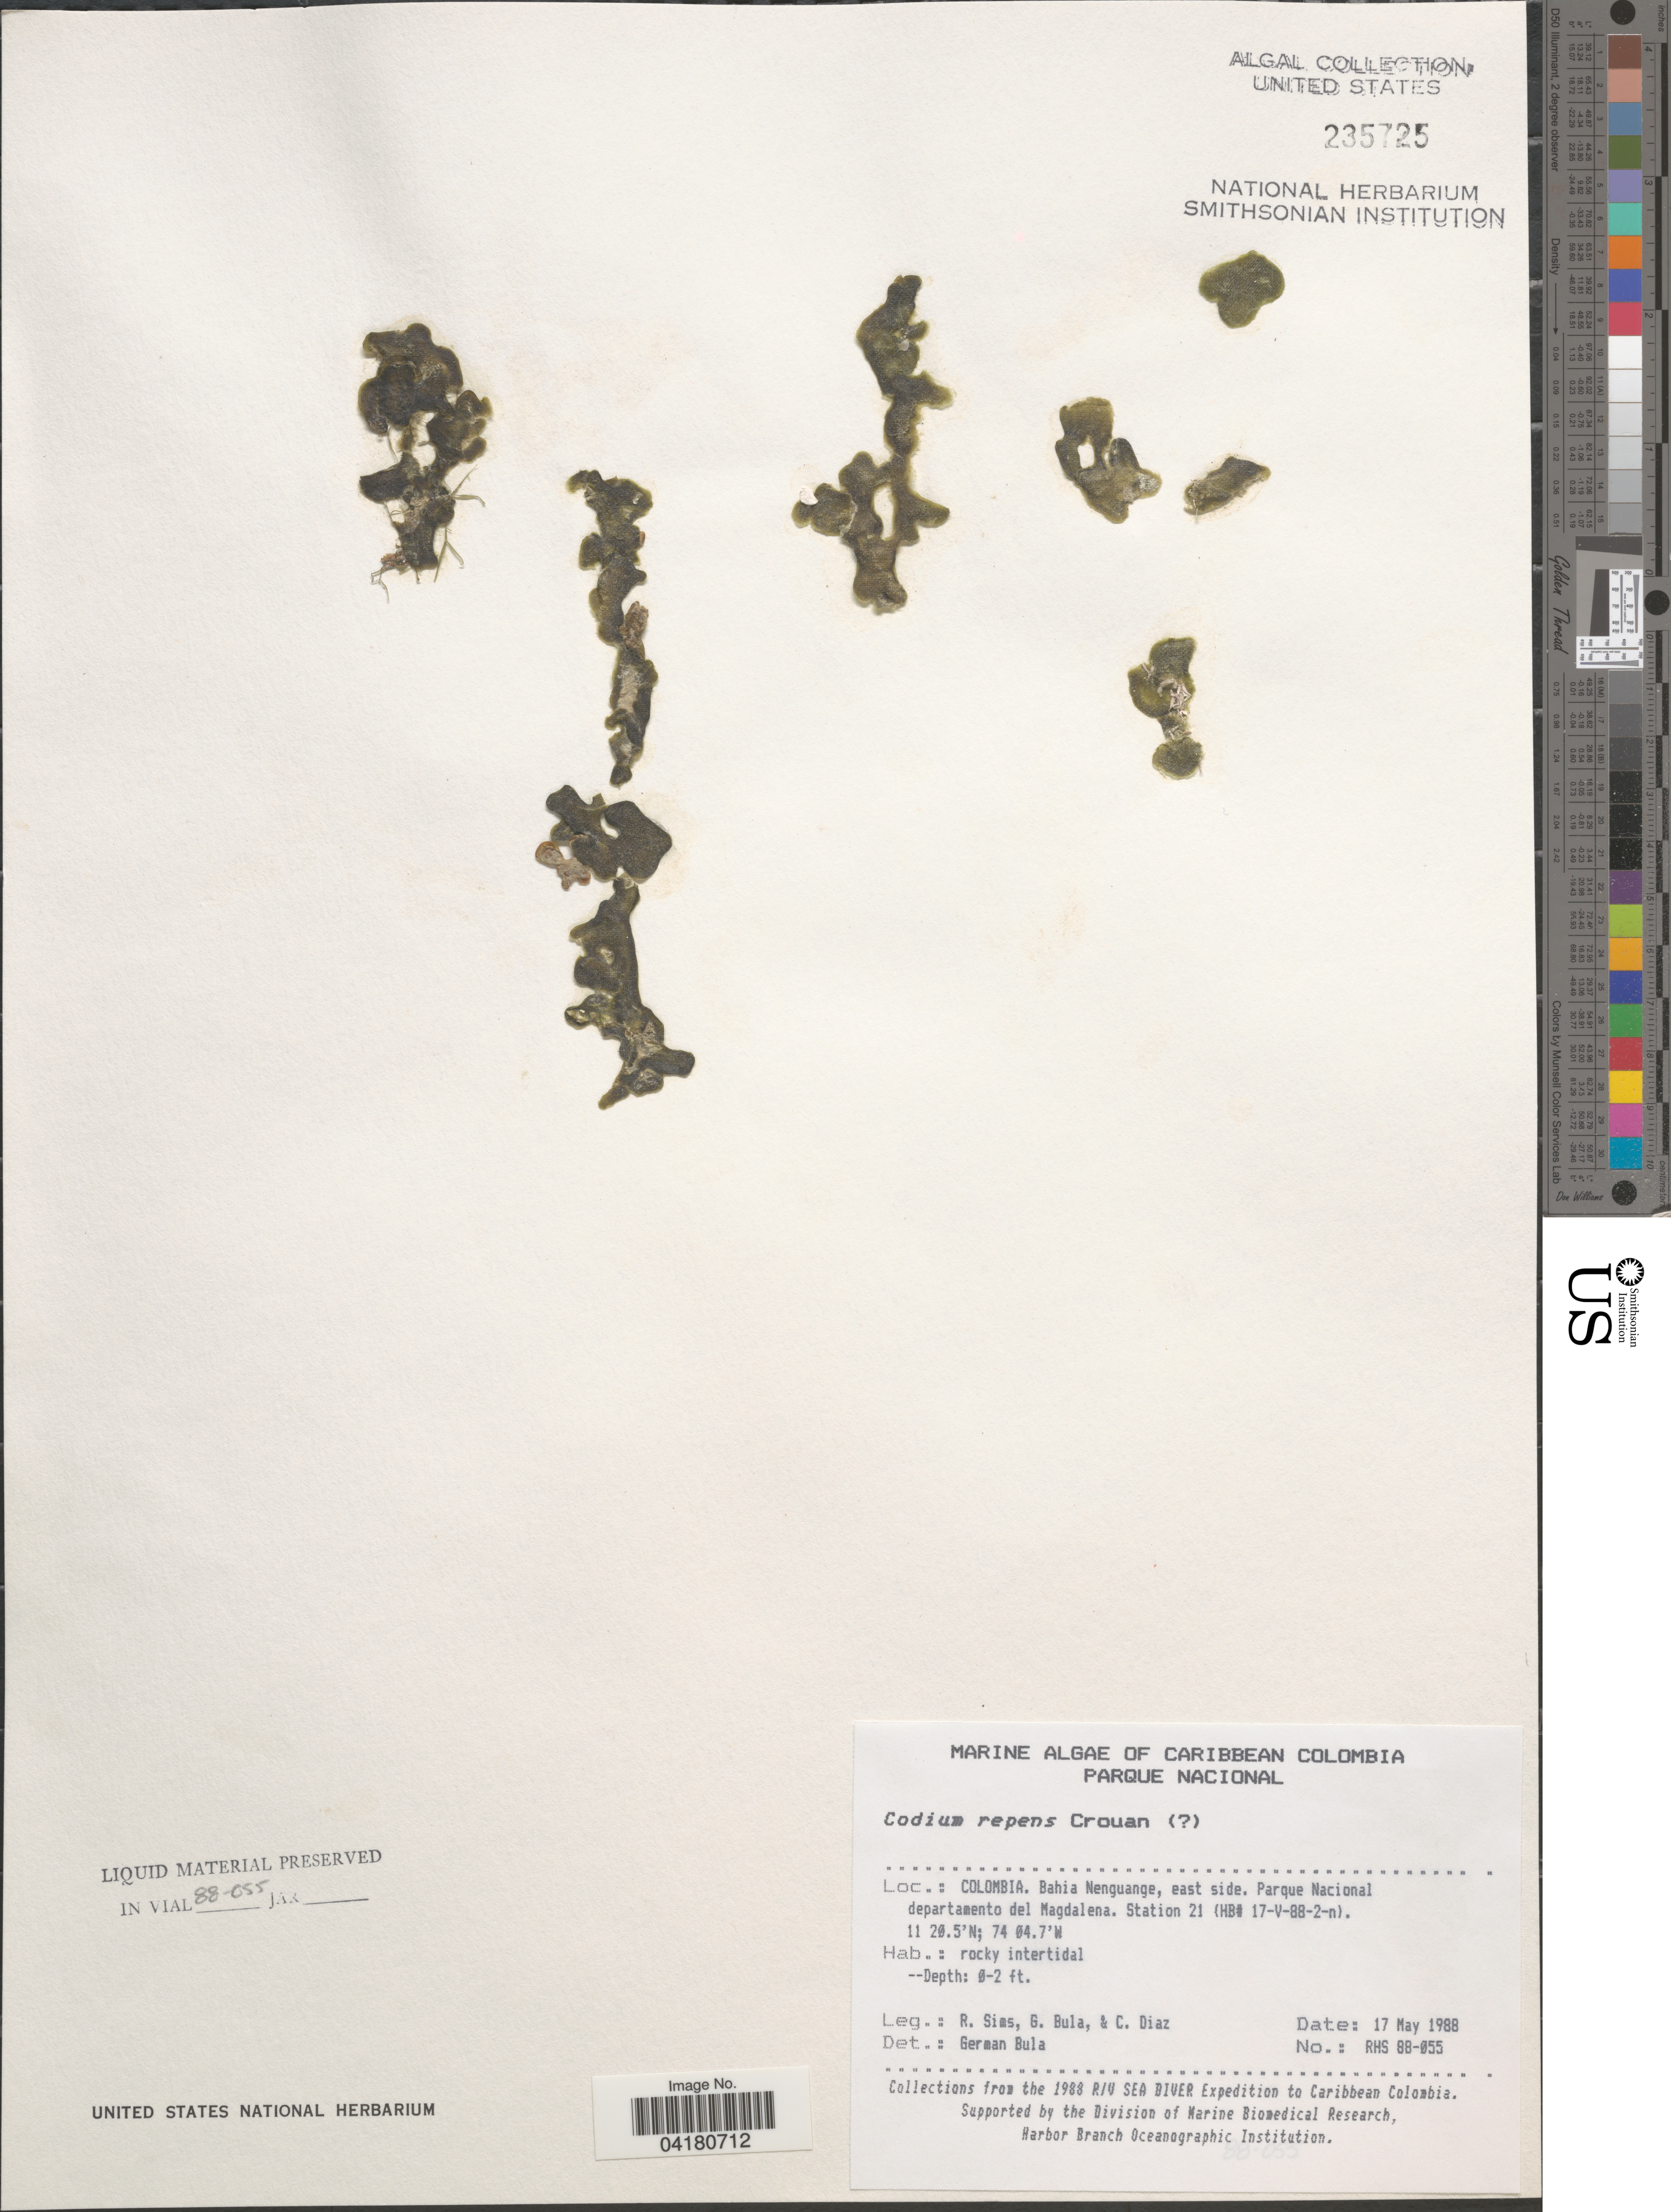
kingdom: Plantae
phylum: Chlorophyta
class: Ulvophyceae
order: Bryopsidales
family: Codiaceae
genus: Codium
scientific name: Codium repens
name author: P. Crouan & H. Crouan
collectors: R. H. Sims, G. Bula & C. Díaz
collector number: RHS88-055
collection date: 1988-05-17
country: Colombia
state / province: Magdalena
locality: Caribbean Colombia. Bahia Nenguange, east side. Parque Nacional departamento del Magdalena. Station 21 (HB# 17-V-88-2-n). The 1988 R/V Sea Diver Expedition to Caribbean Colombia.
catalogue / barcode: US 235725